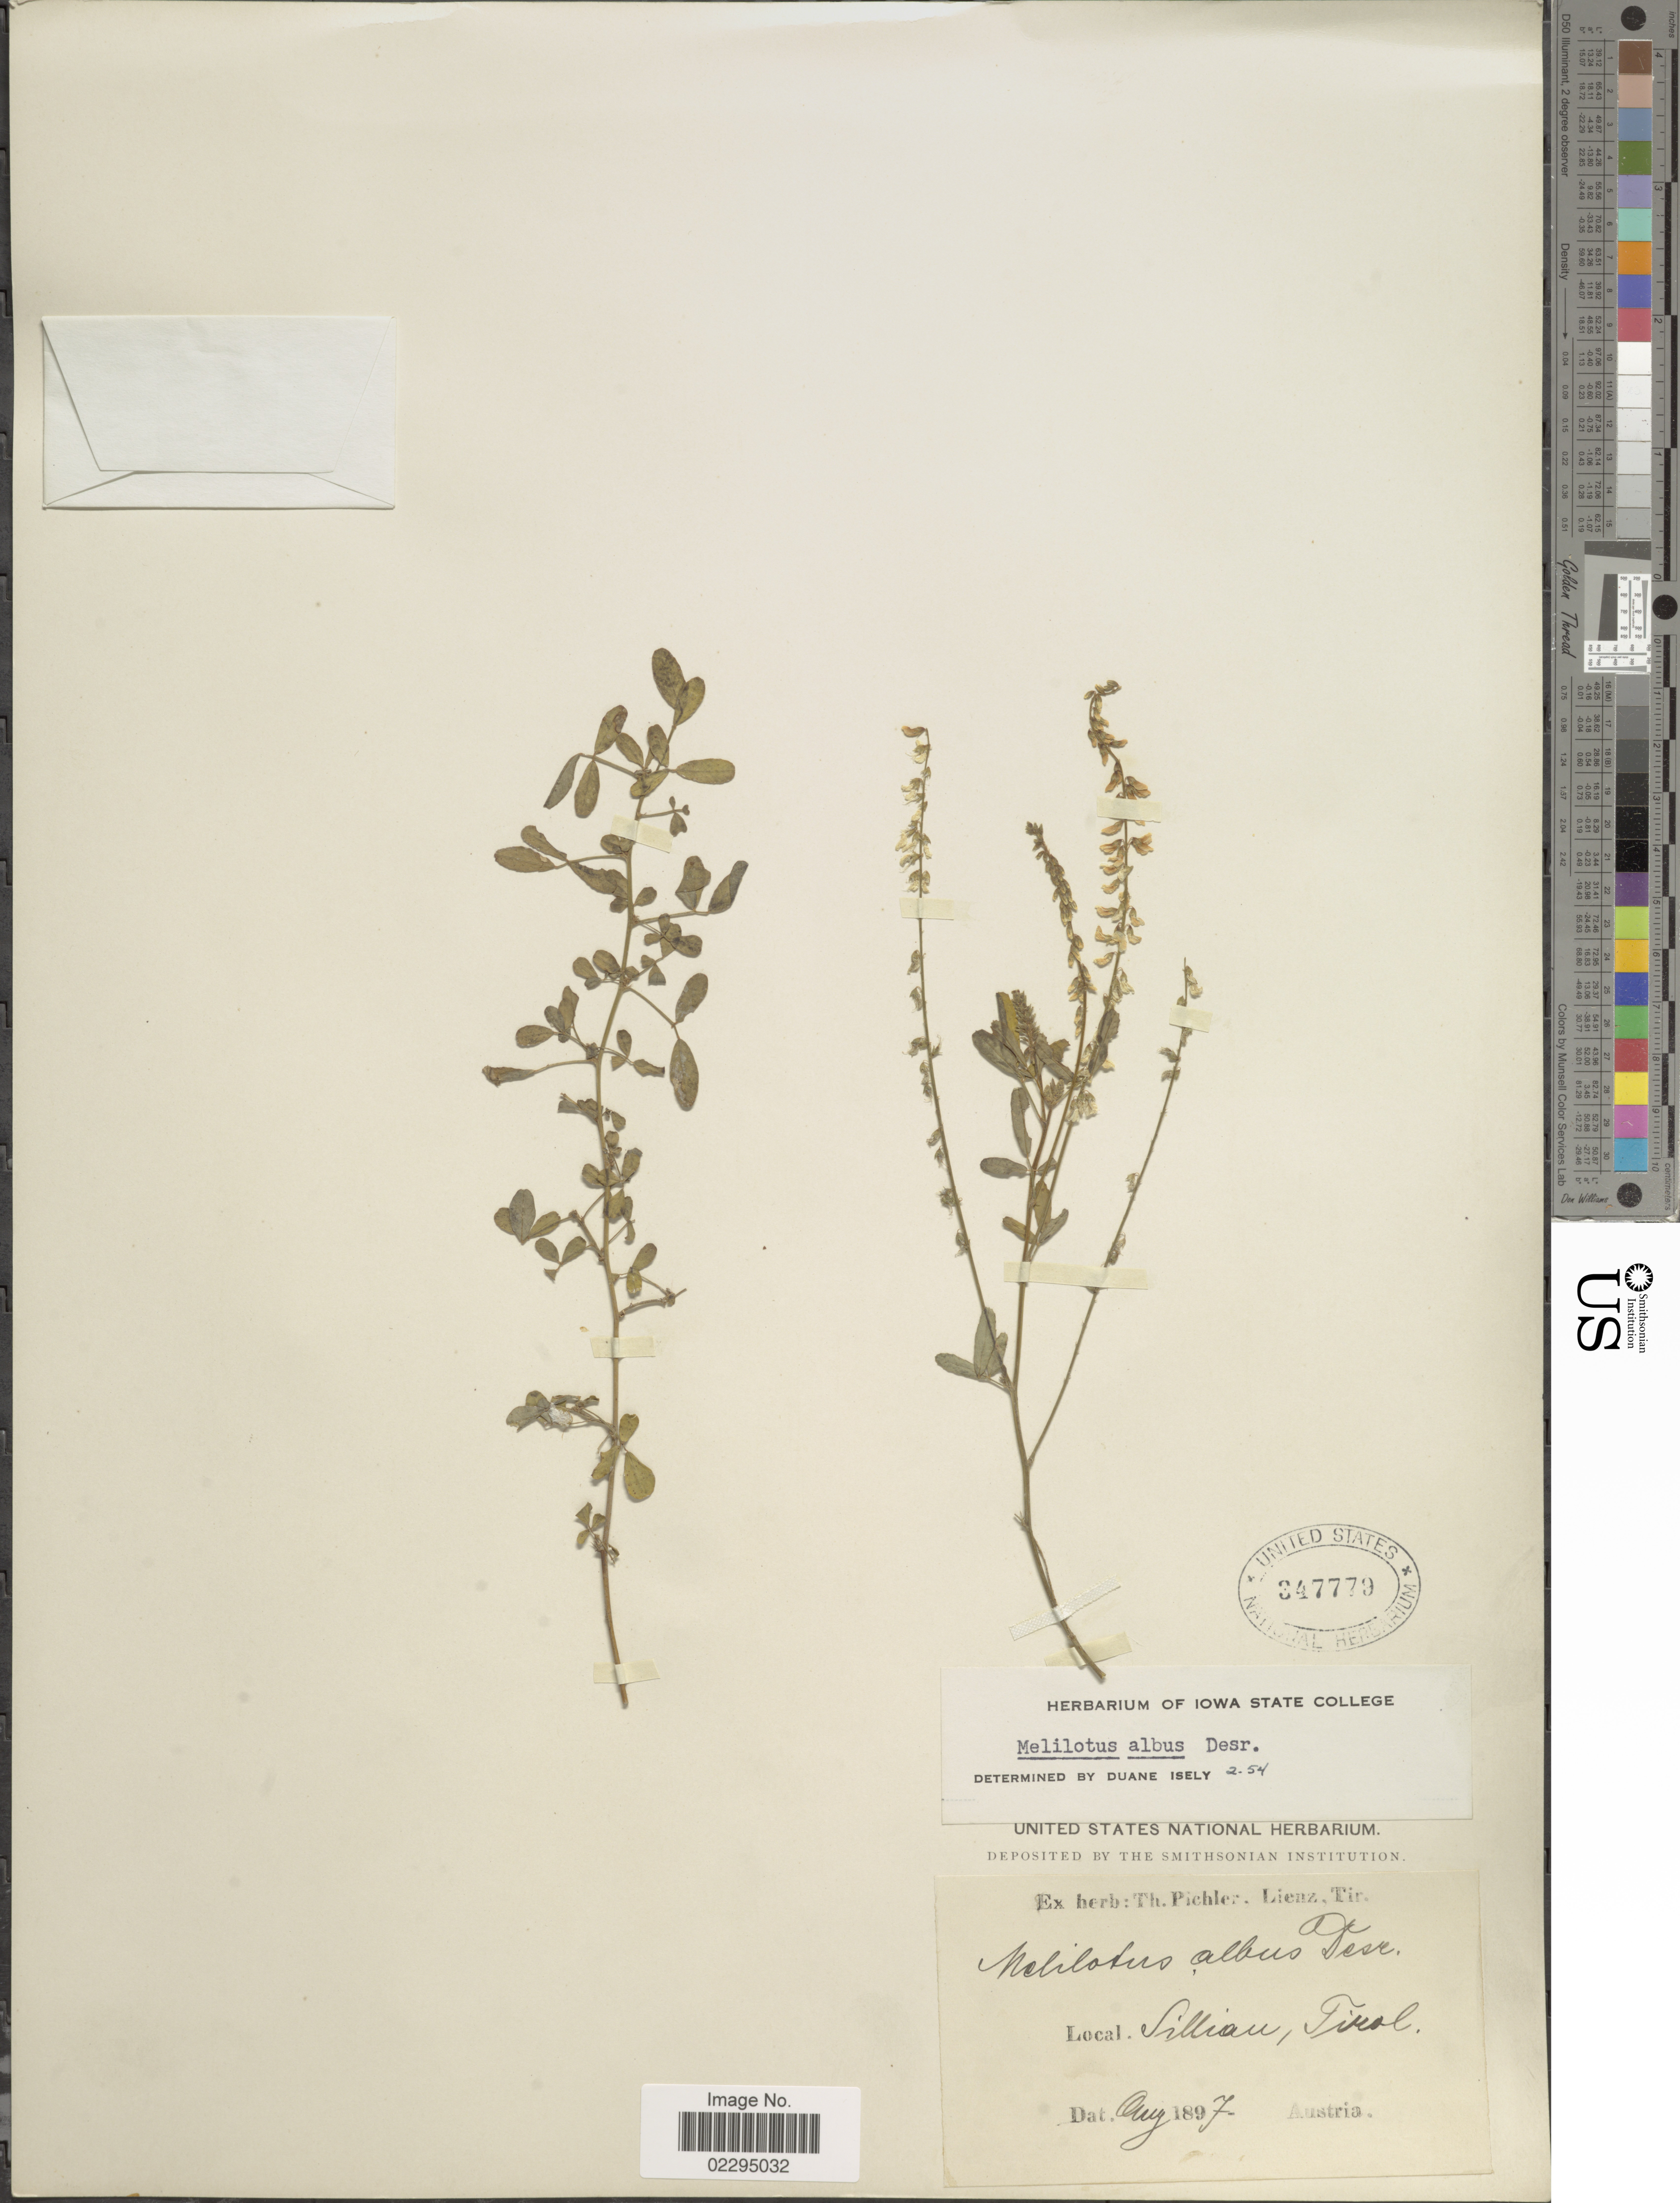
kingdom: Plantae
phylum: Tracheophyta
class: Magnoliopsida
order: Fabales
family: Fabaceae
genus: Melilotus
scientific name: Melilotus albus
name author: Medik.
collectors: ex herb. T. Pichler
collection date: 1897-08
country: Austria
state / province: Tirol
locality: Sillian, Tirol, Austria.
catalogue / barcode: US 347779